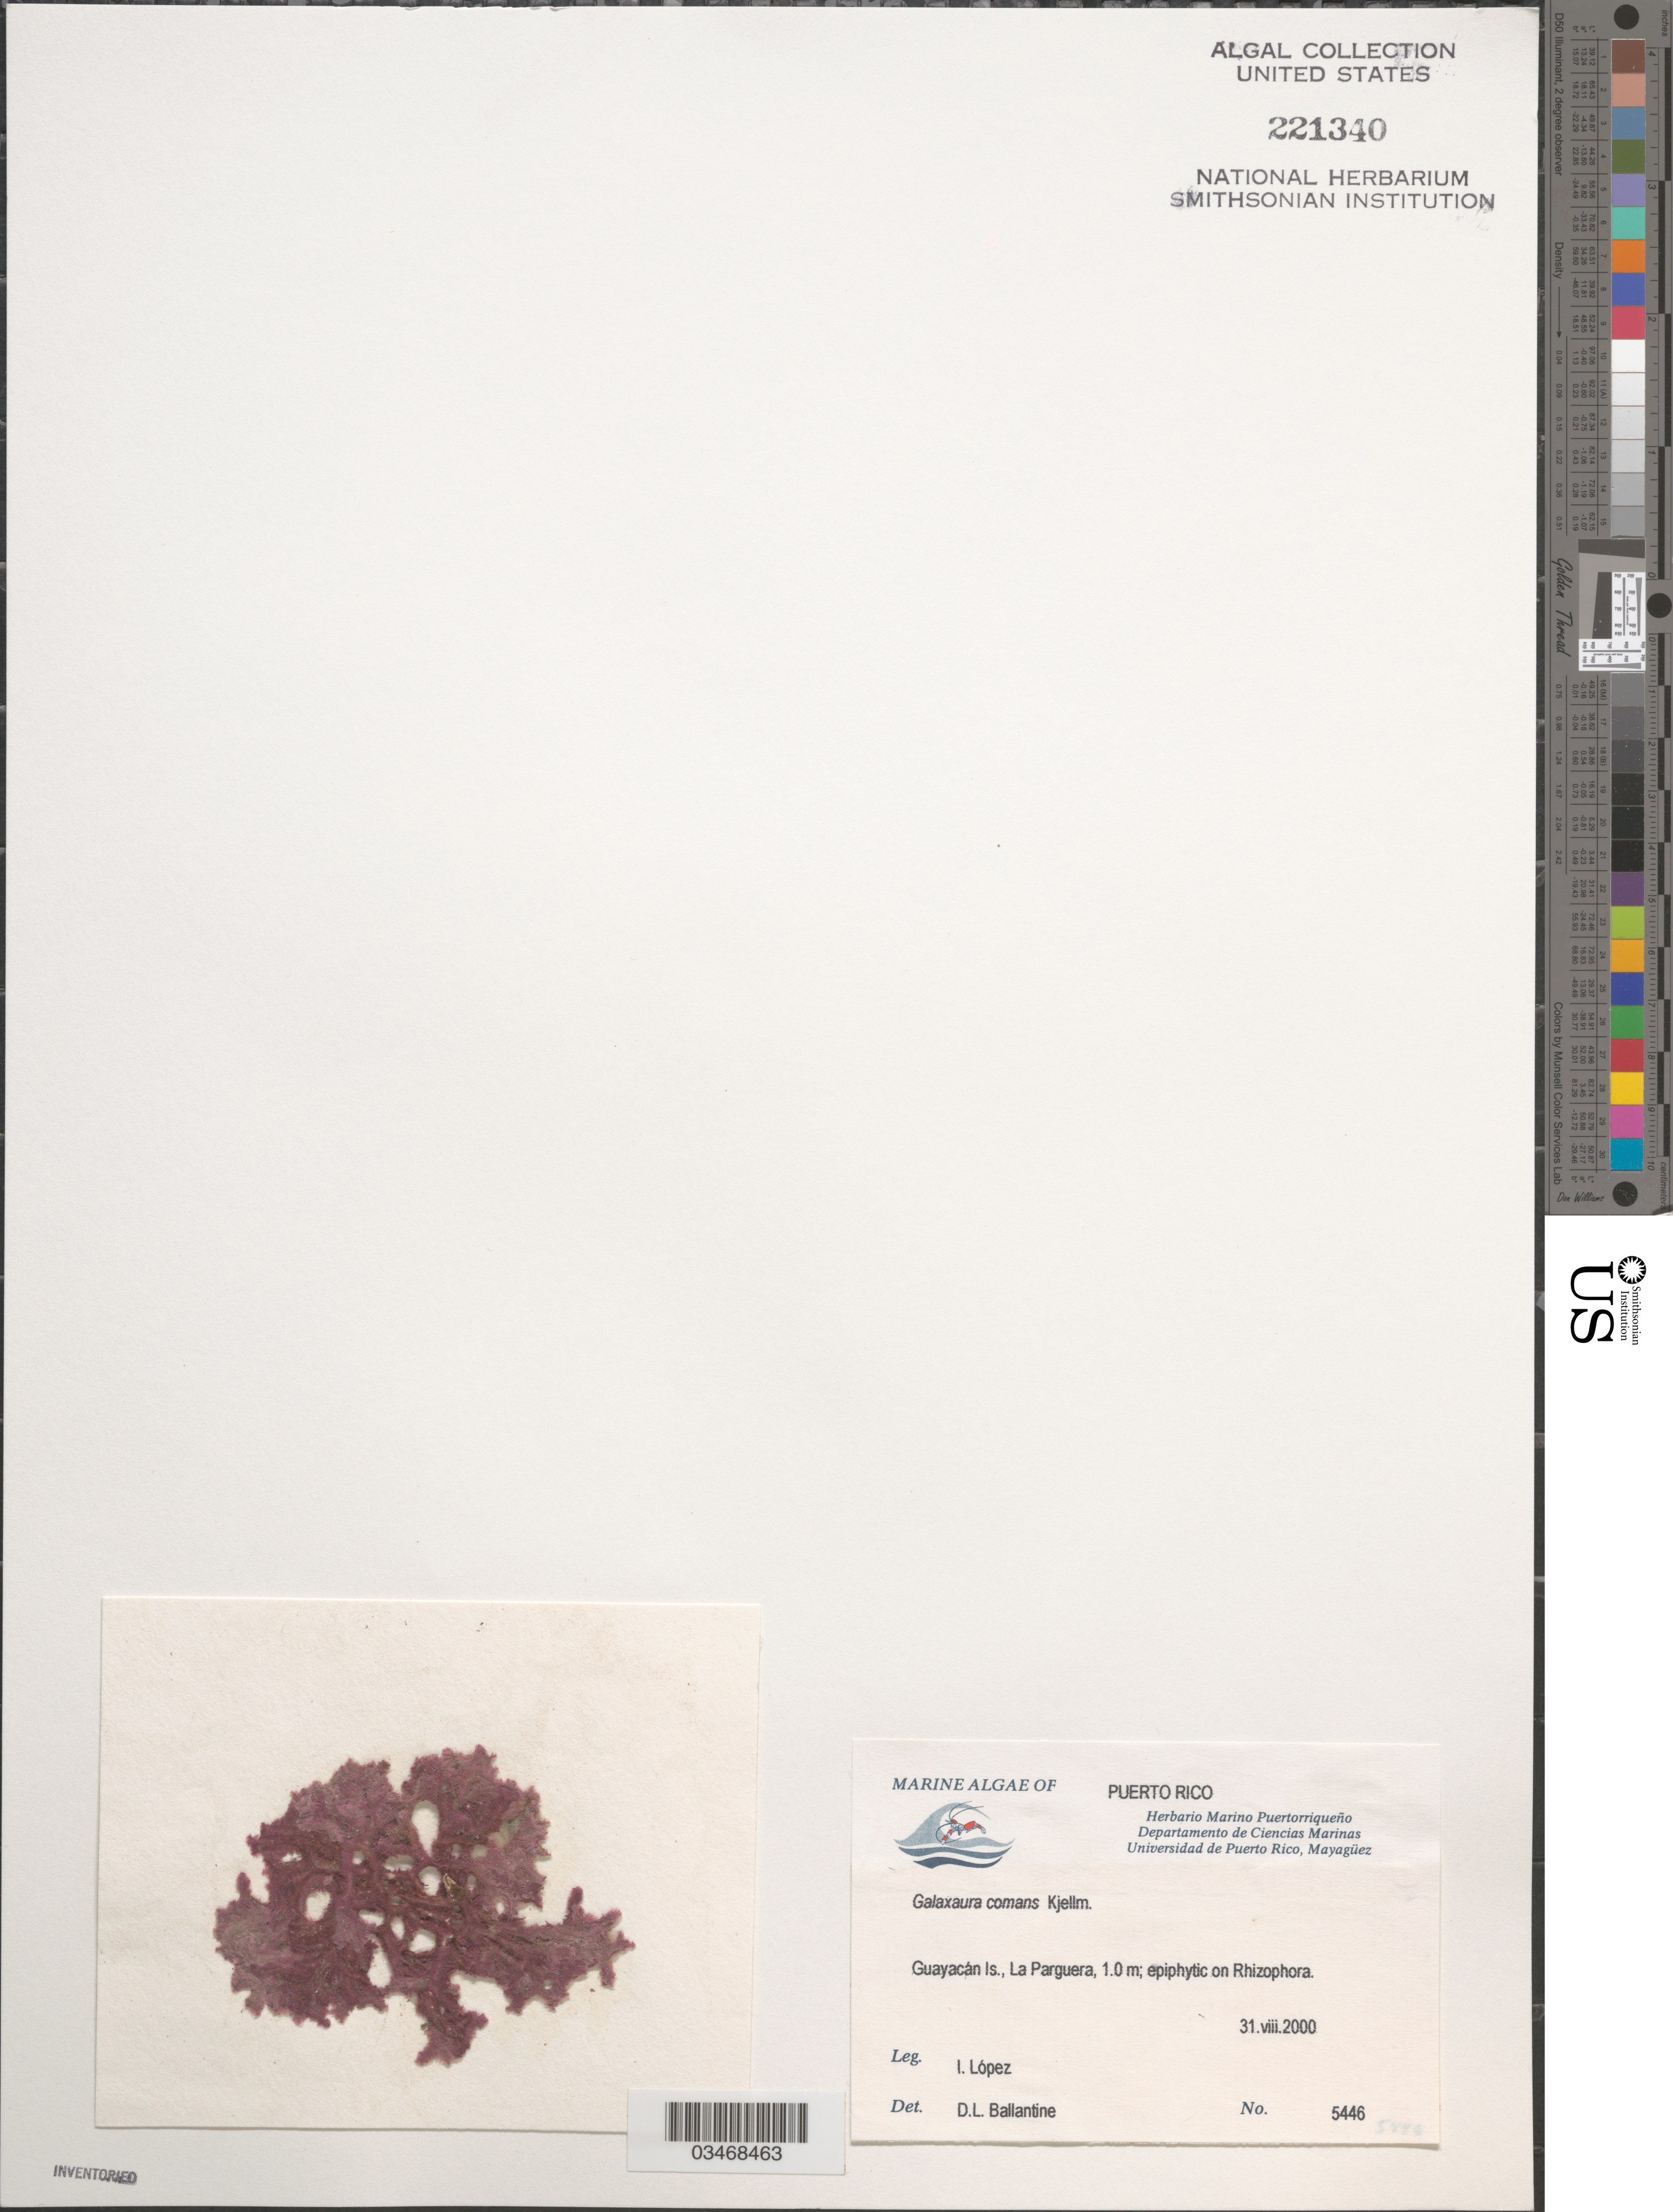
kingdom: Plantae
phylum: Rhodophyta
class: Florideophyceae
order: Nemaliales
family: Galaxauraceae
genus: Galaxaura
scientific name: Galaxaura comans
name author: Kjellm.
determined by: Ballantine, D. L.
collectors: I. Lopez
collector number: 5446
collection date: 2000-08-31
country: Puerto Rico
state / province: Lajas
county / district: La Parguera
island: Guayacan Island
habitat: Epiphytic on Rhizophora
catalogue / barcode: US 221340